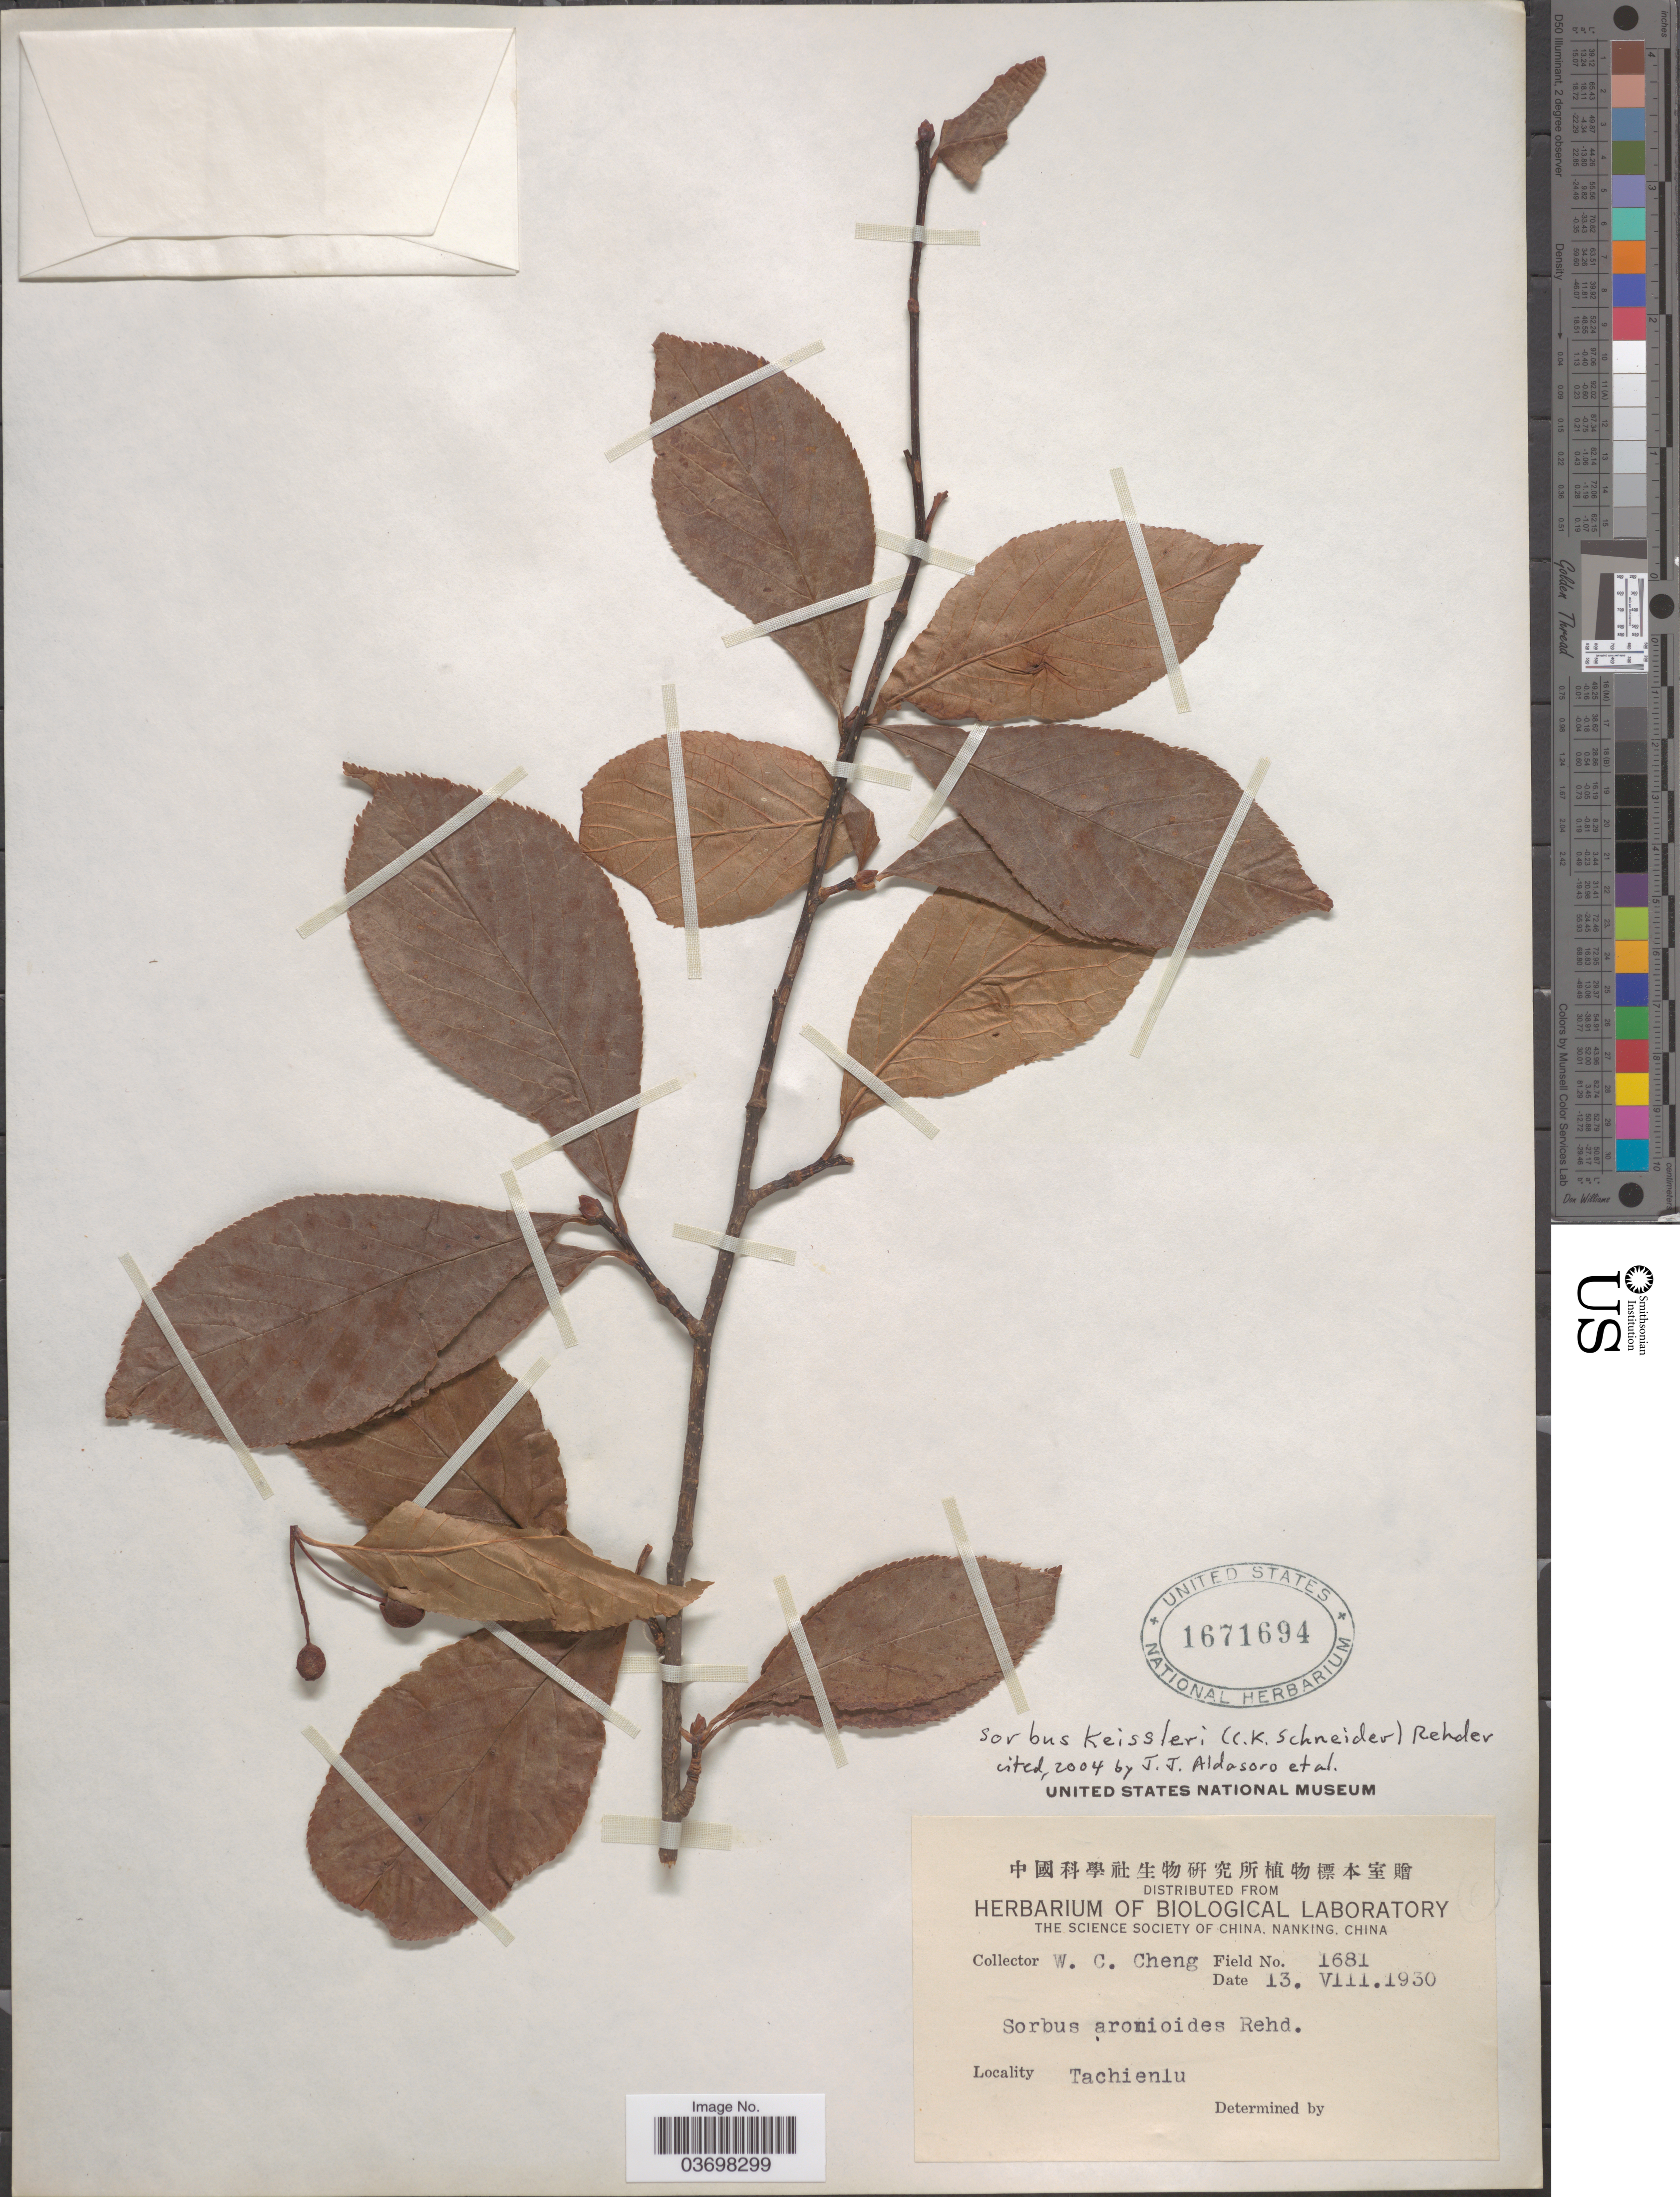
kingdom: Plantae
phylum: Tracheophyta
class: Magnoliopsida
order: Rosales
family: Rosaceae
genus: Sorbus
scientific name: Sorbus keissleri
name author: (C.K. Schneid.) Rehder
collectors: W. C. Cheng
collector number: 1681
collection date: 1930-08-13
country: China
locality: Tachienlu.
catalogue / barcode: US 1671694